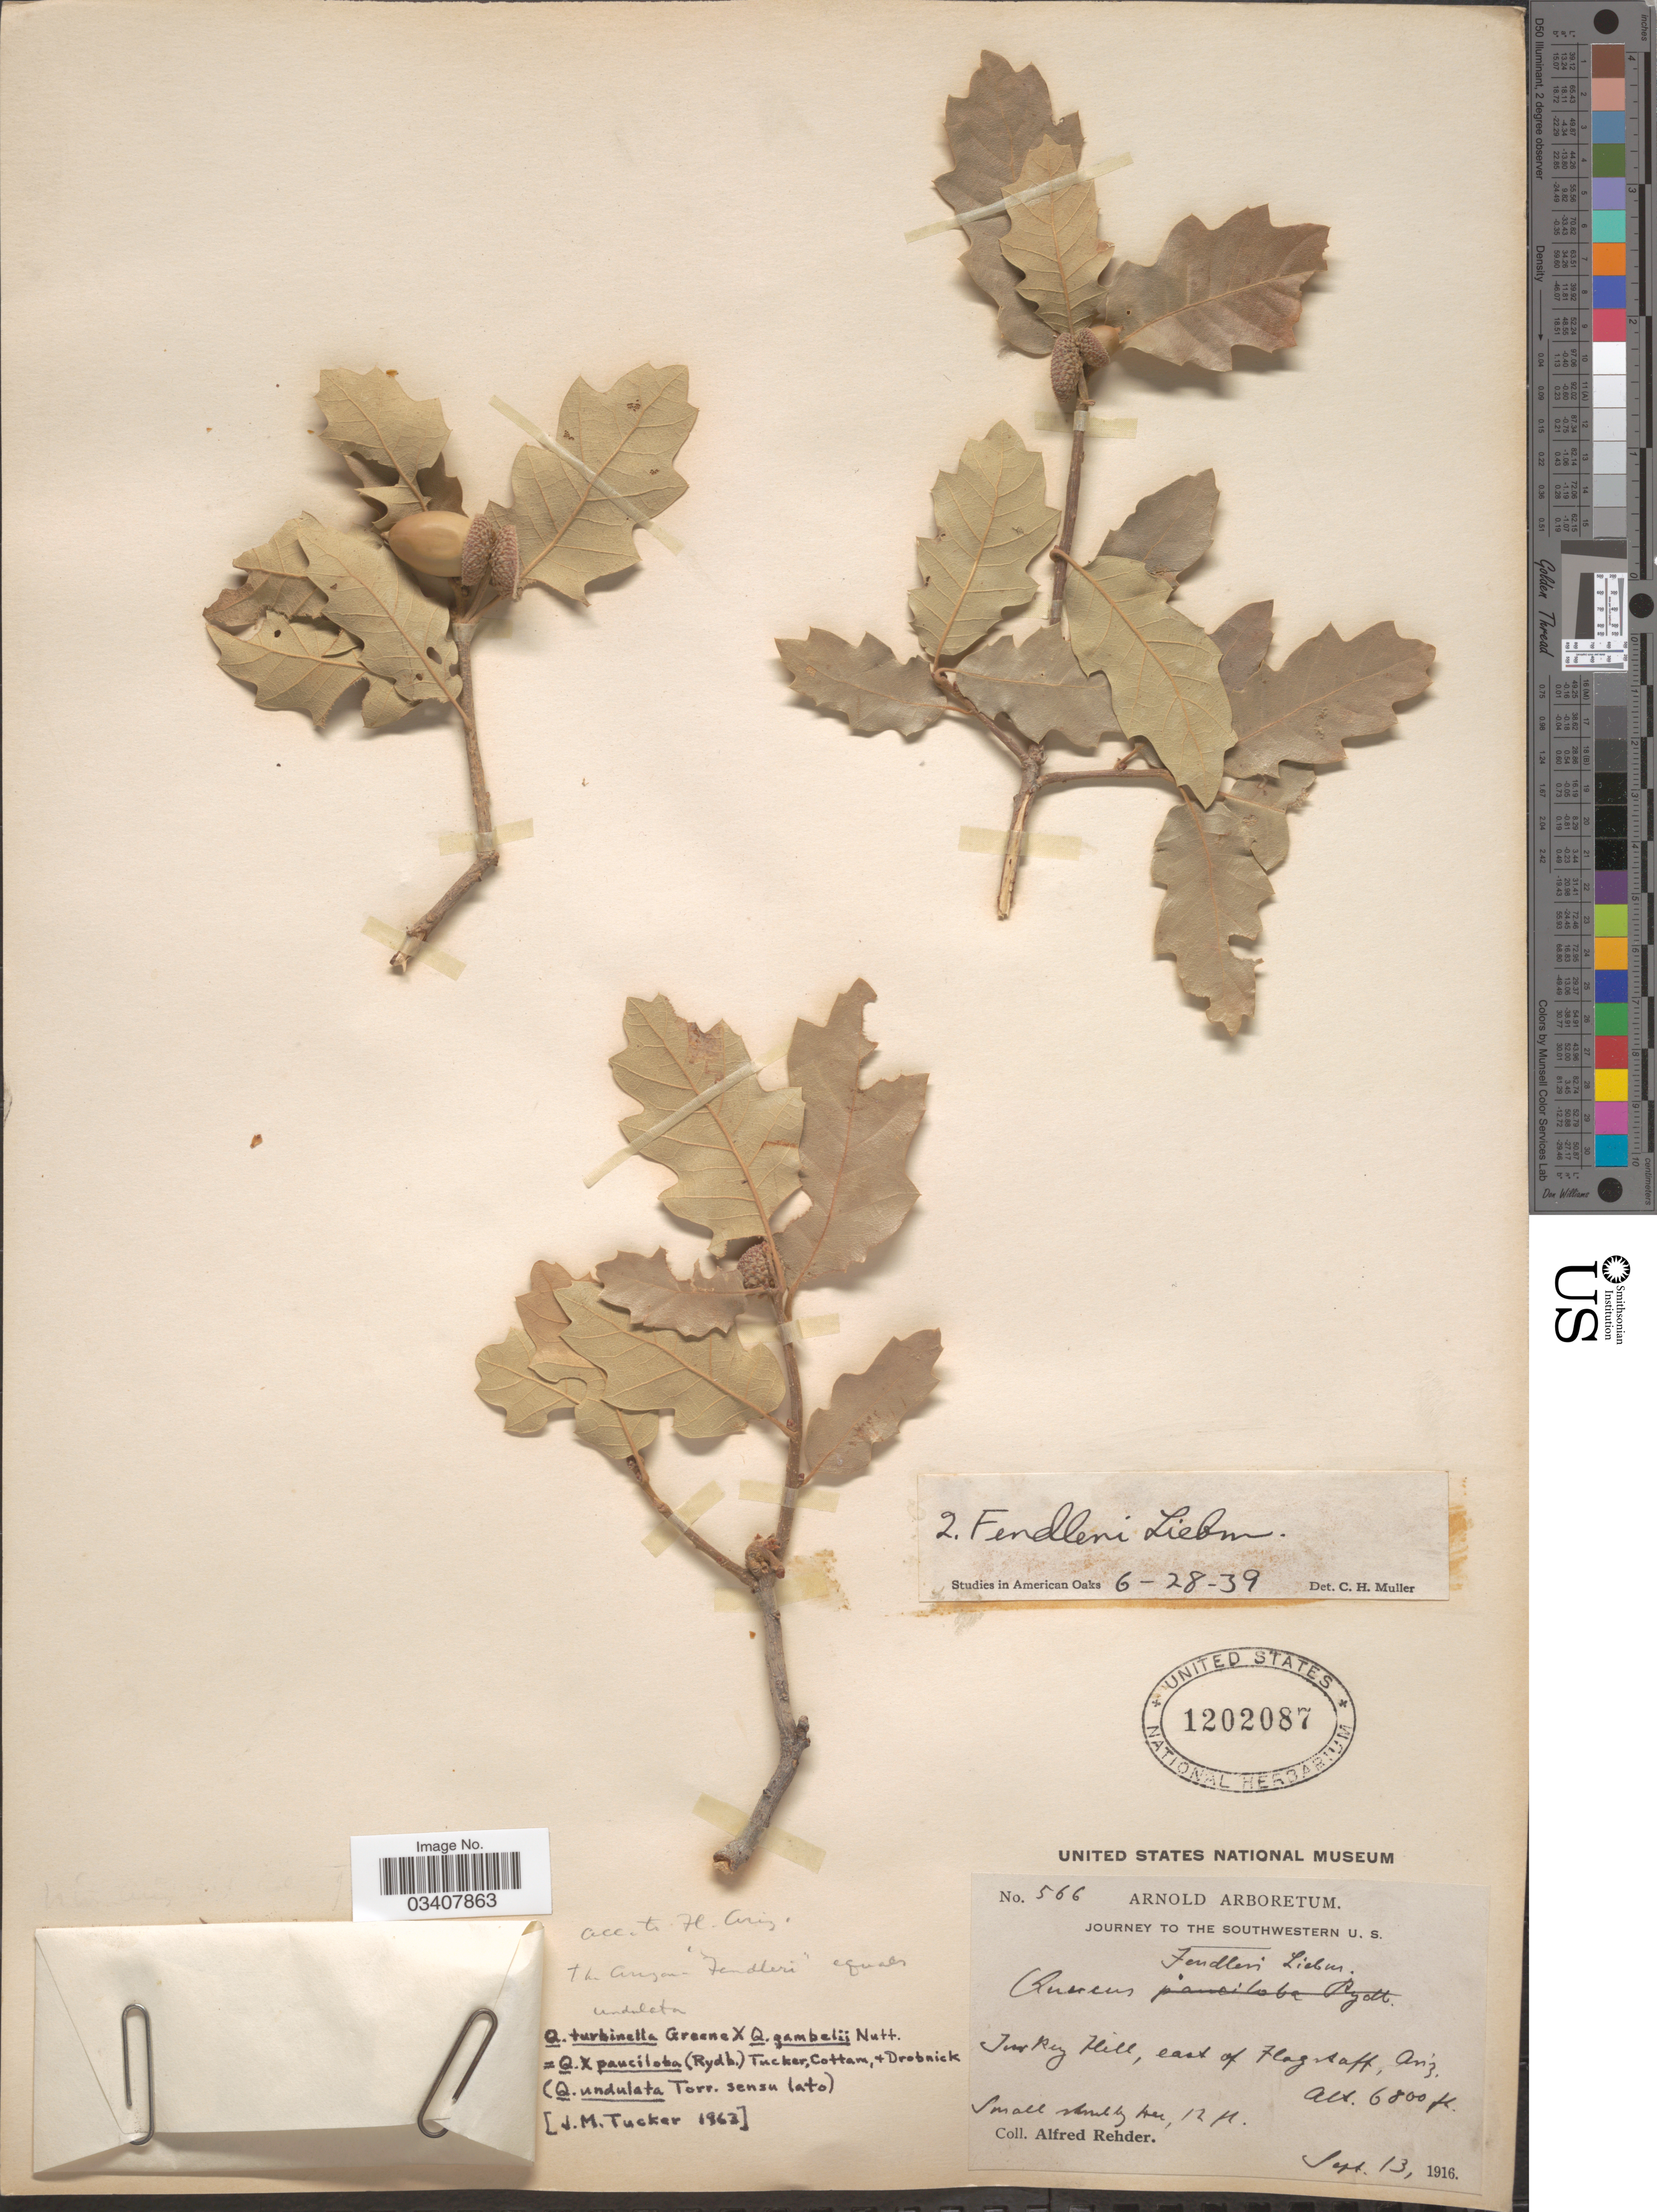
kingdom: Plantae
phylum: Tracheophyta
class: Magnoliopsida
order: Fagales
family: Fagaceae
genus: Quercus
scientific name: Quercus x pauciloba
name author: Rydb.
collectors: A. Rehder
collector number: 566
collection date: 1916-09-13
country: United States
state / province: Arizona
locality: The Southwestern U. S. Turkey Hill, east of Flagstaff.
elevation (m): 2073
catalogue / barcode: US 1202087